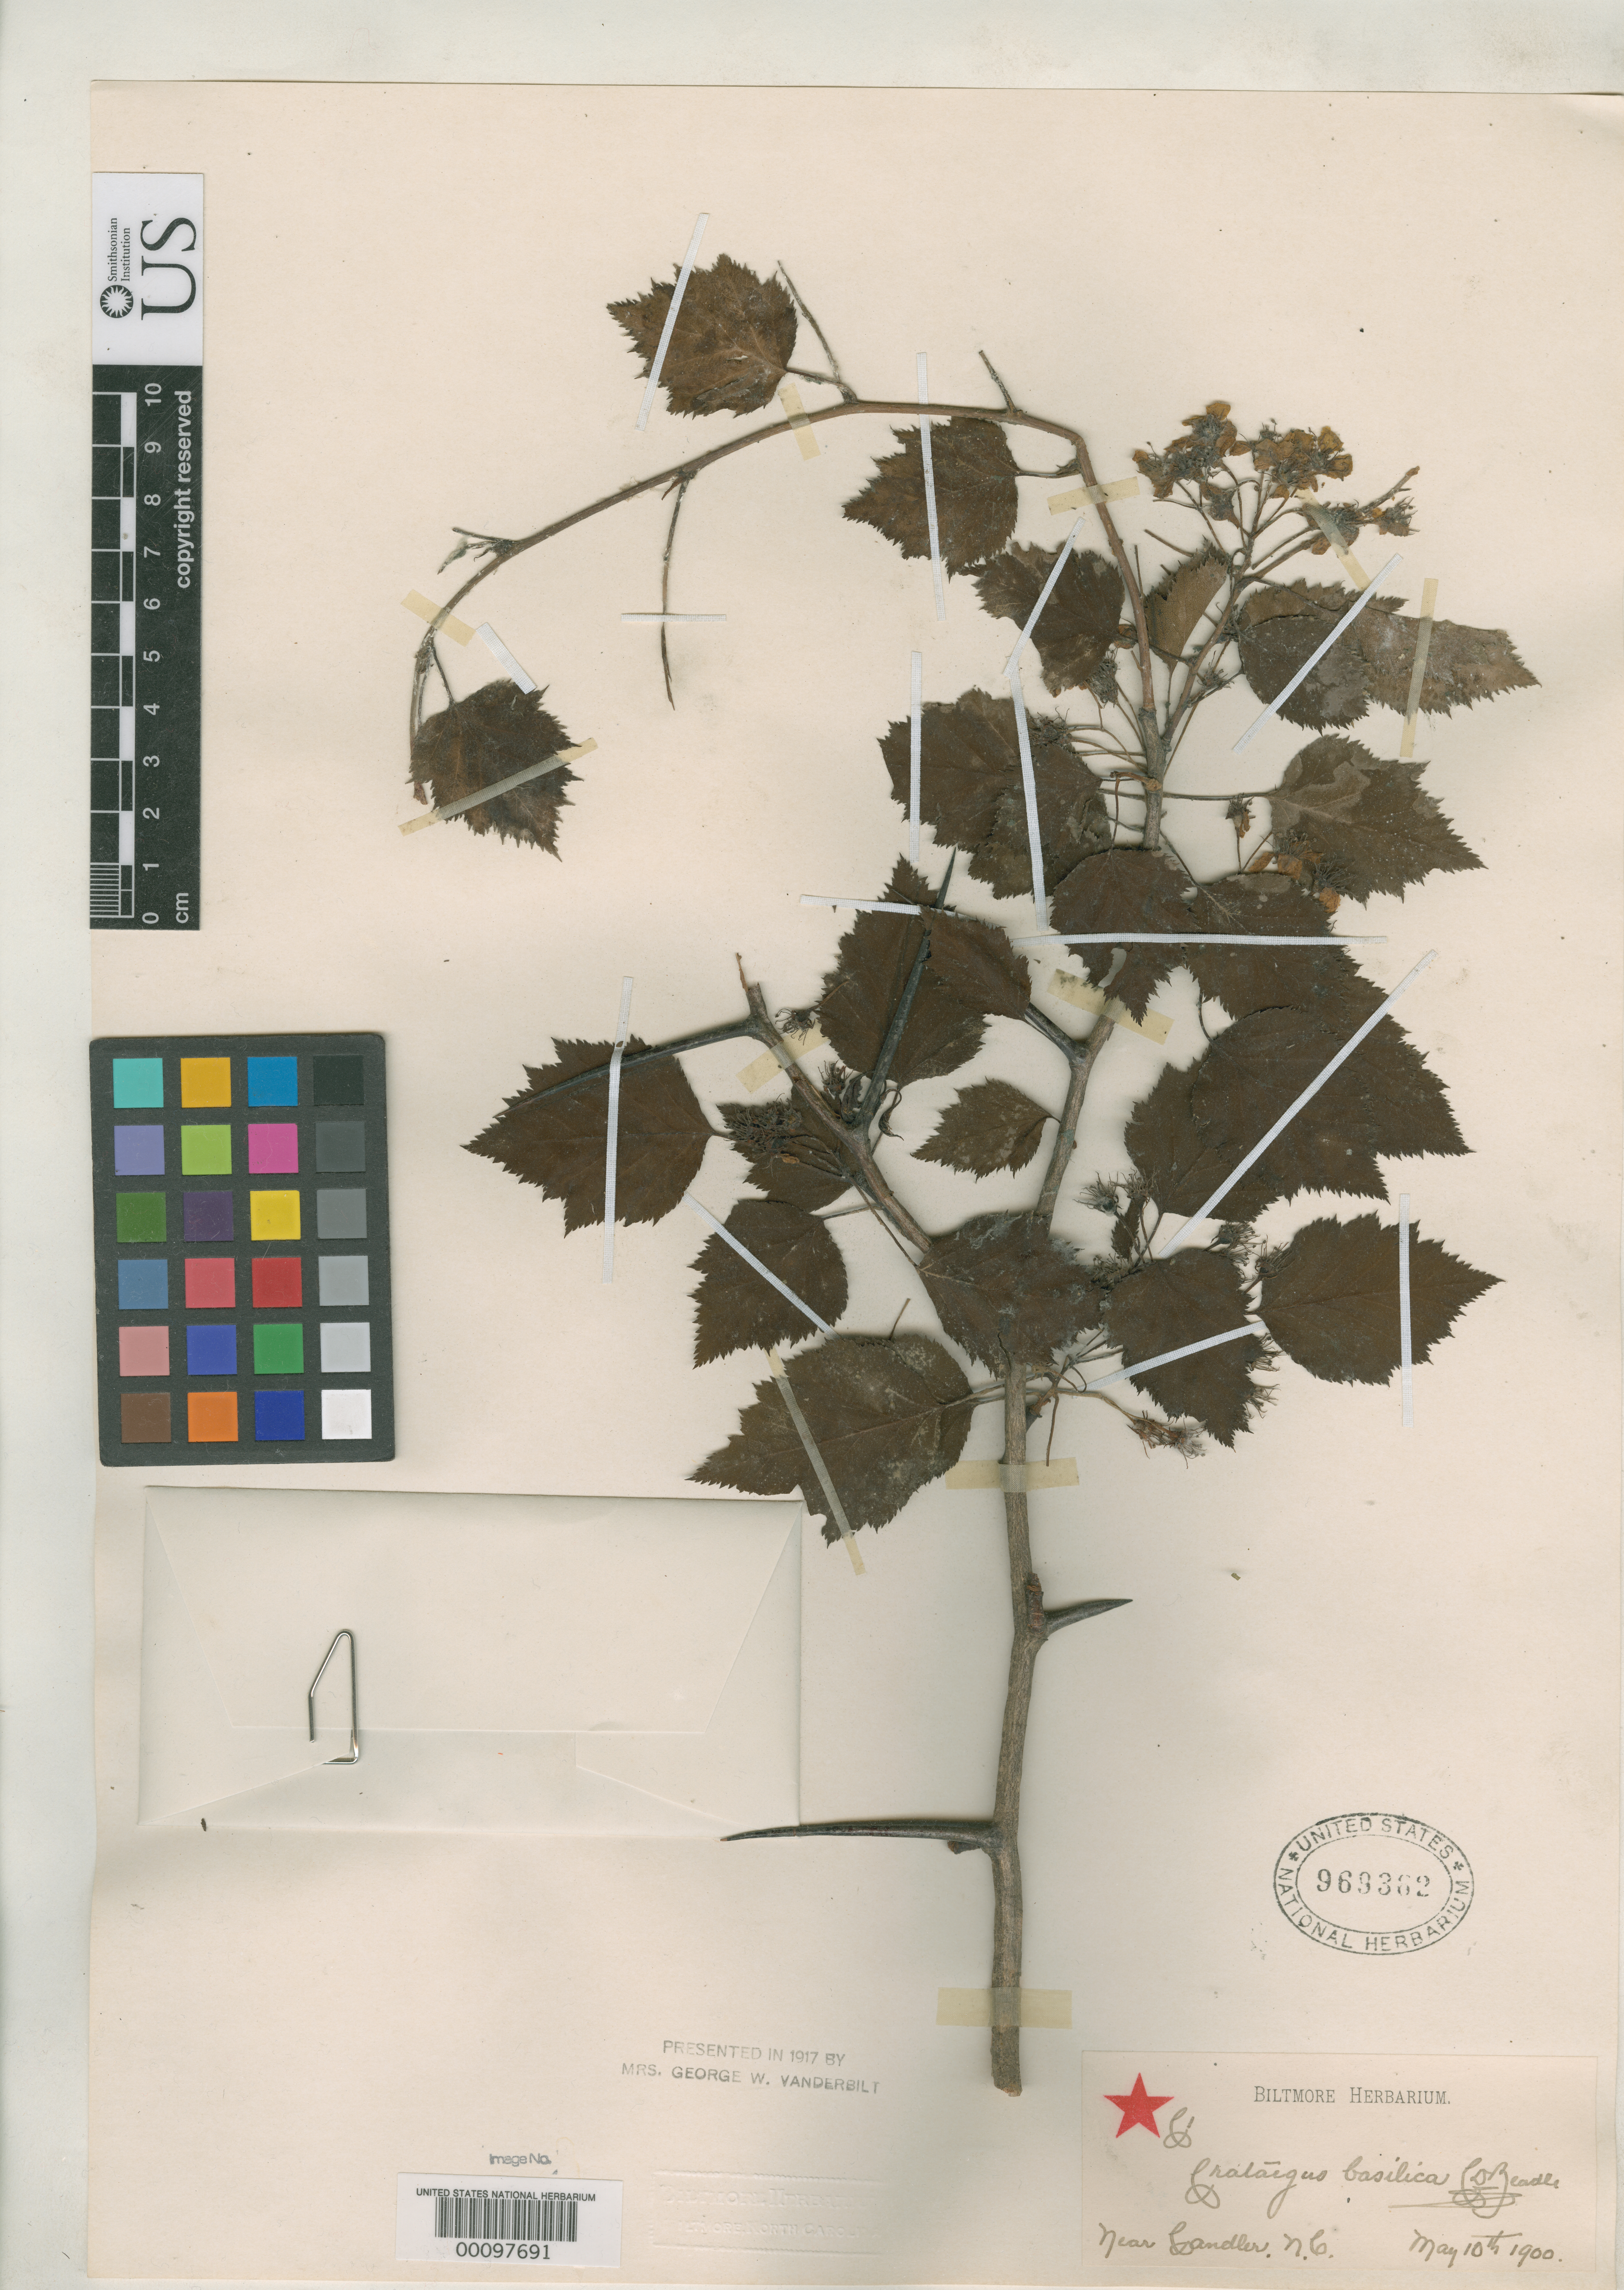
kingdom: Plantae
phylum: Tracheophyta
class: Magnoliopsida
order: Rosales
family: Rosaceae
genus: Crataegus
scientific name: Crataegus basilica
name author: Beadle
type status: Type Collection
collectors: ex herb. Biltmore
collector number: C 1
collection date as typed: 10 May 1900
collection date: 1900-05-10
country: United States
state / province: North Carolina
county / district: Buncombe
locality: Near Candler.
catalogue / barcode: US 969362